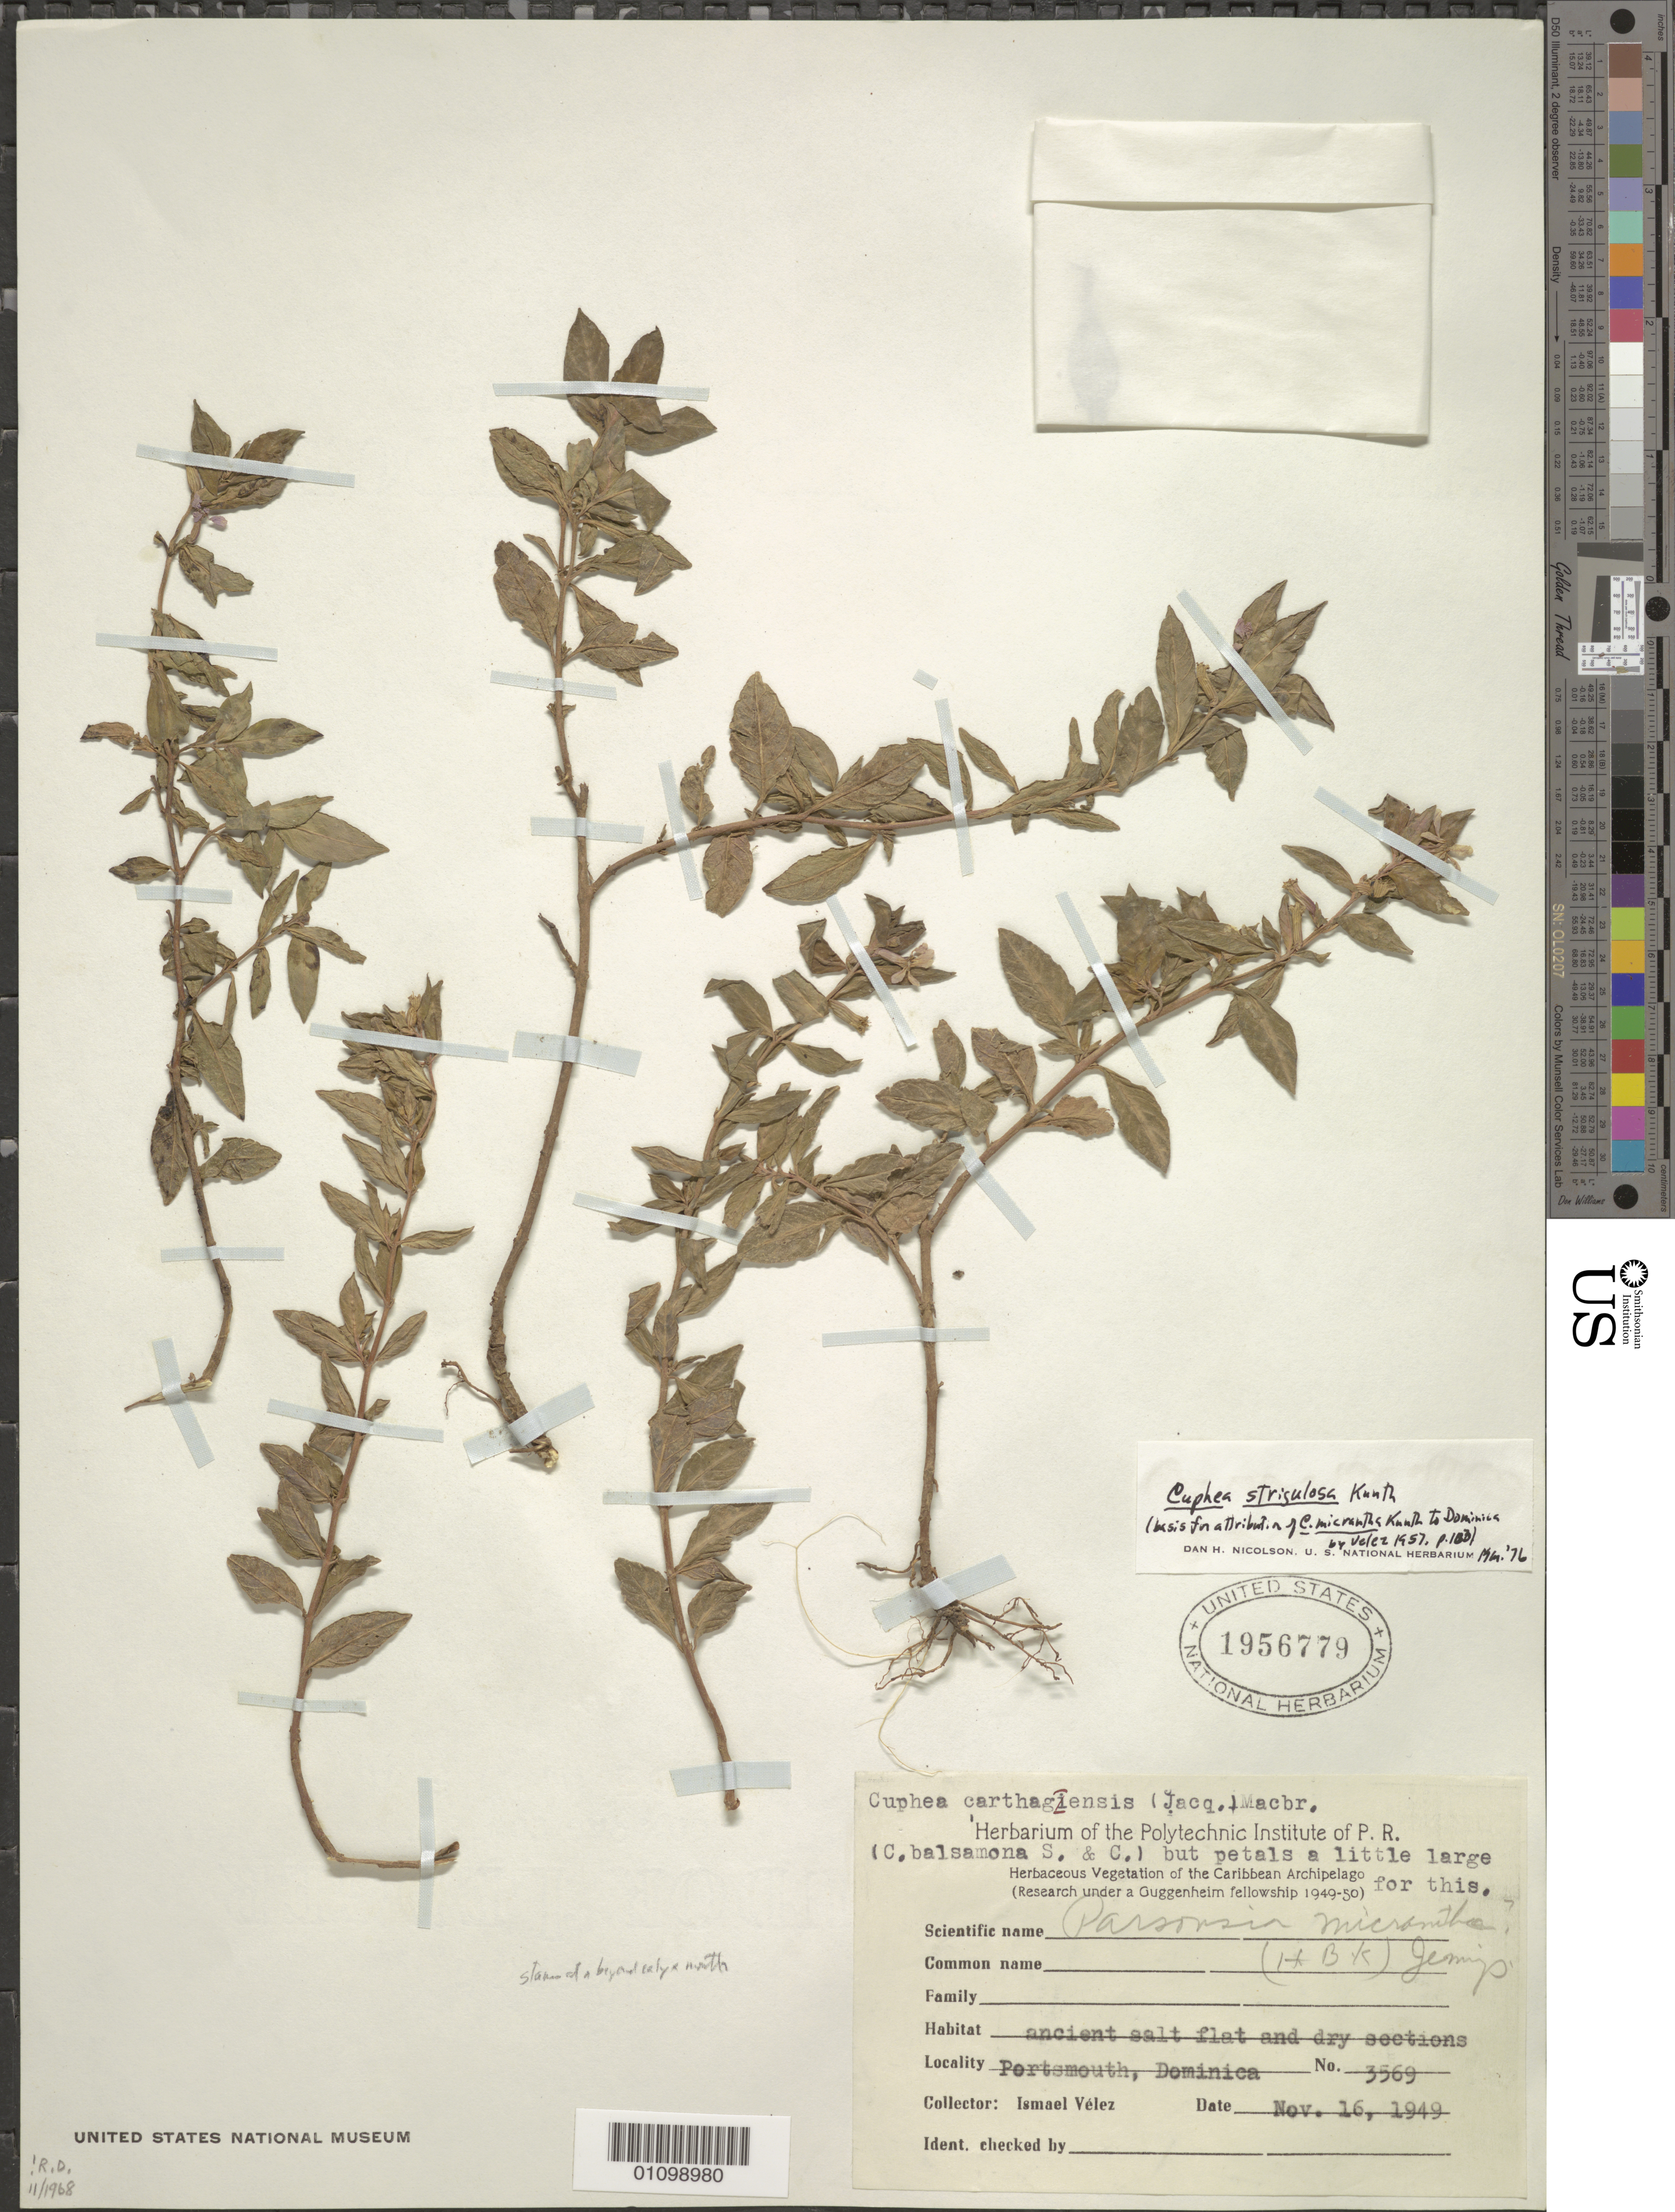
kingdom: Plantae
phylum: Tracheophyta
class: Magnoliopsida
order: Myrtales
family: Lythraceae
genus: Cuphea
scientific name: Cuphea strigulosa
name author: Kunth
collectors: I. Velez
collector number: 3569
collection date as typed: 16 Nov 1949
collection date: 1949-11-16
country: Dominica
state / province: St. John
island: Dominica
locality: Ancient salt flat and dry sections.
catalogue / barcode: US 1956779